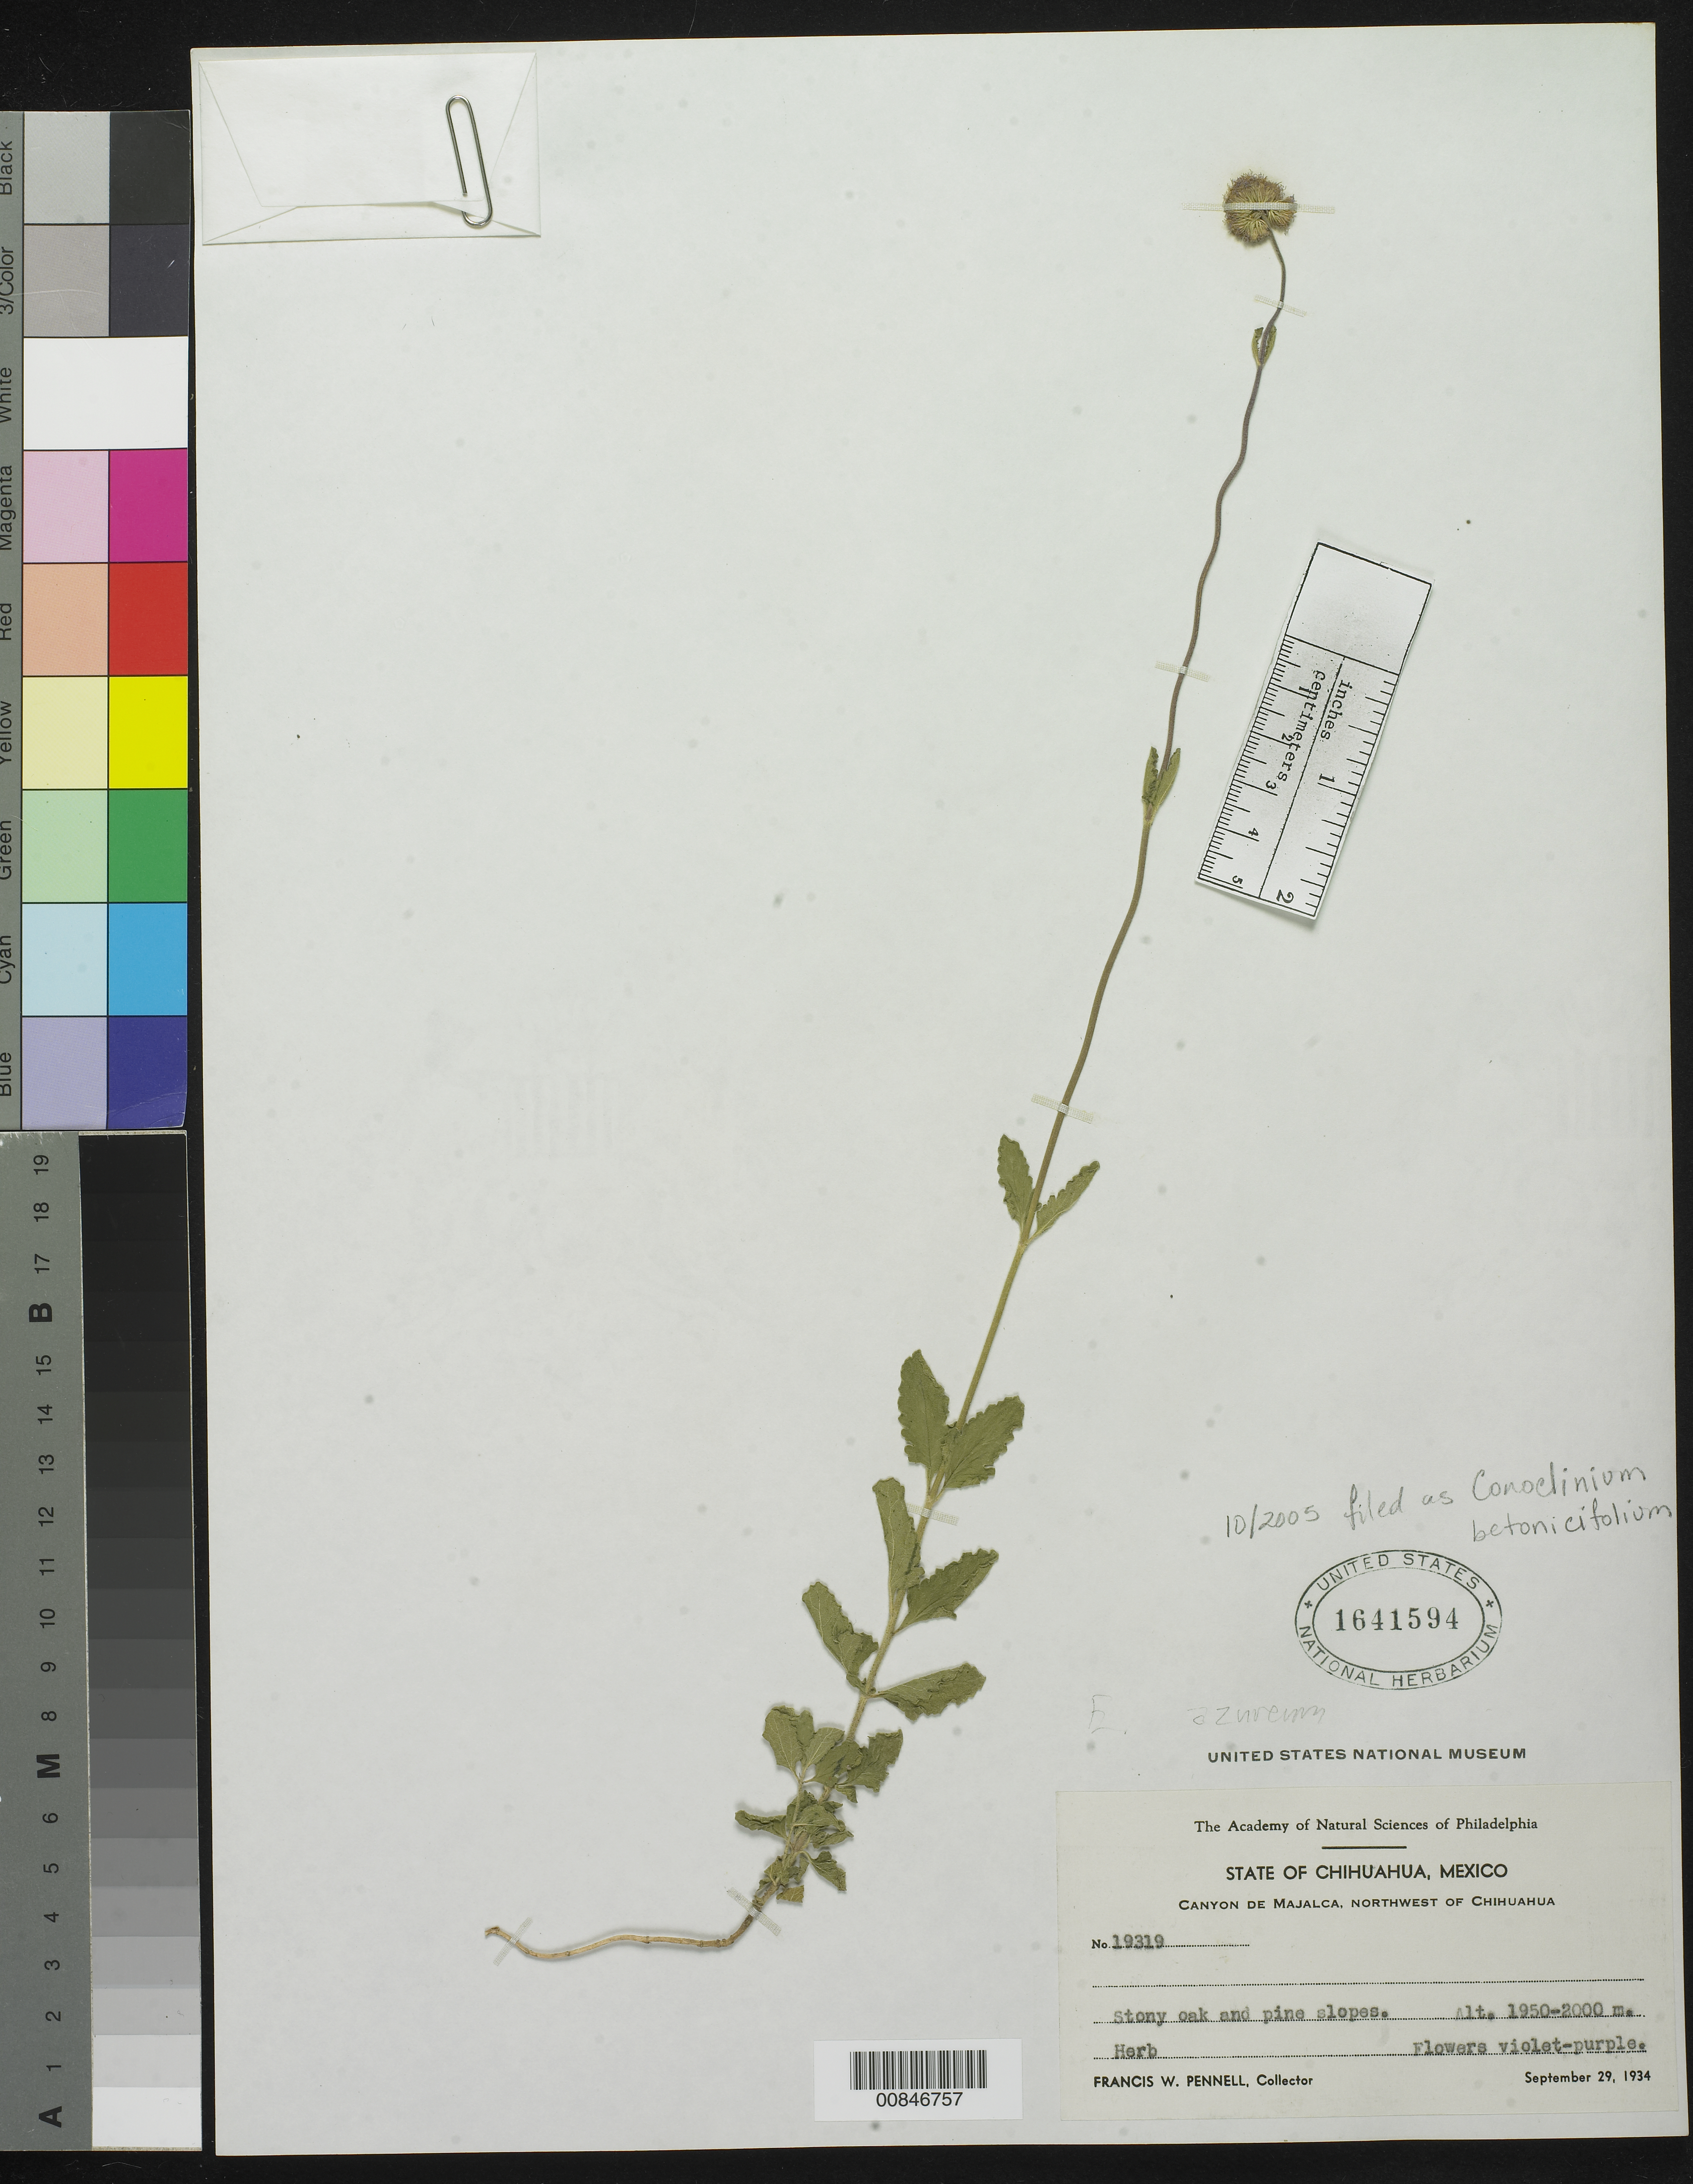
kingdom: Plantae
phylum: Tracheophyta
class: Magnoliopsida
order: Asterales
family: Asteraceae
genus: Conoclinium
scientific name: Conoclinium betonicifolium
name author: (Mill.) R.M. King & H. Rob.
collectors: F. W. Pennell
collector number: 19319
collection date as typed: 29 Sep 1934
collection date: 1934-09-29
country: Mexico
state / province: Chihuahua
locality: Canyon de Majalca, northwest of Chihuahua.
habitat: Stony oak and pine slopes.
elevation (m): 2000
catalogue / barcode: US 1641594